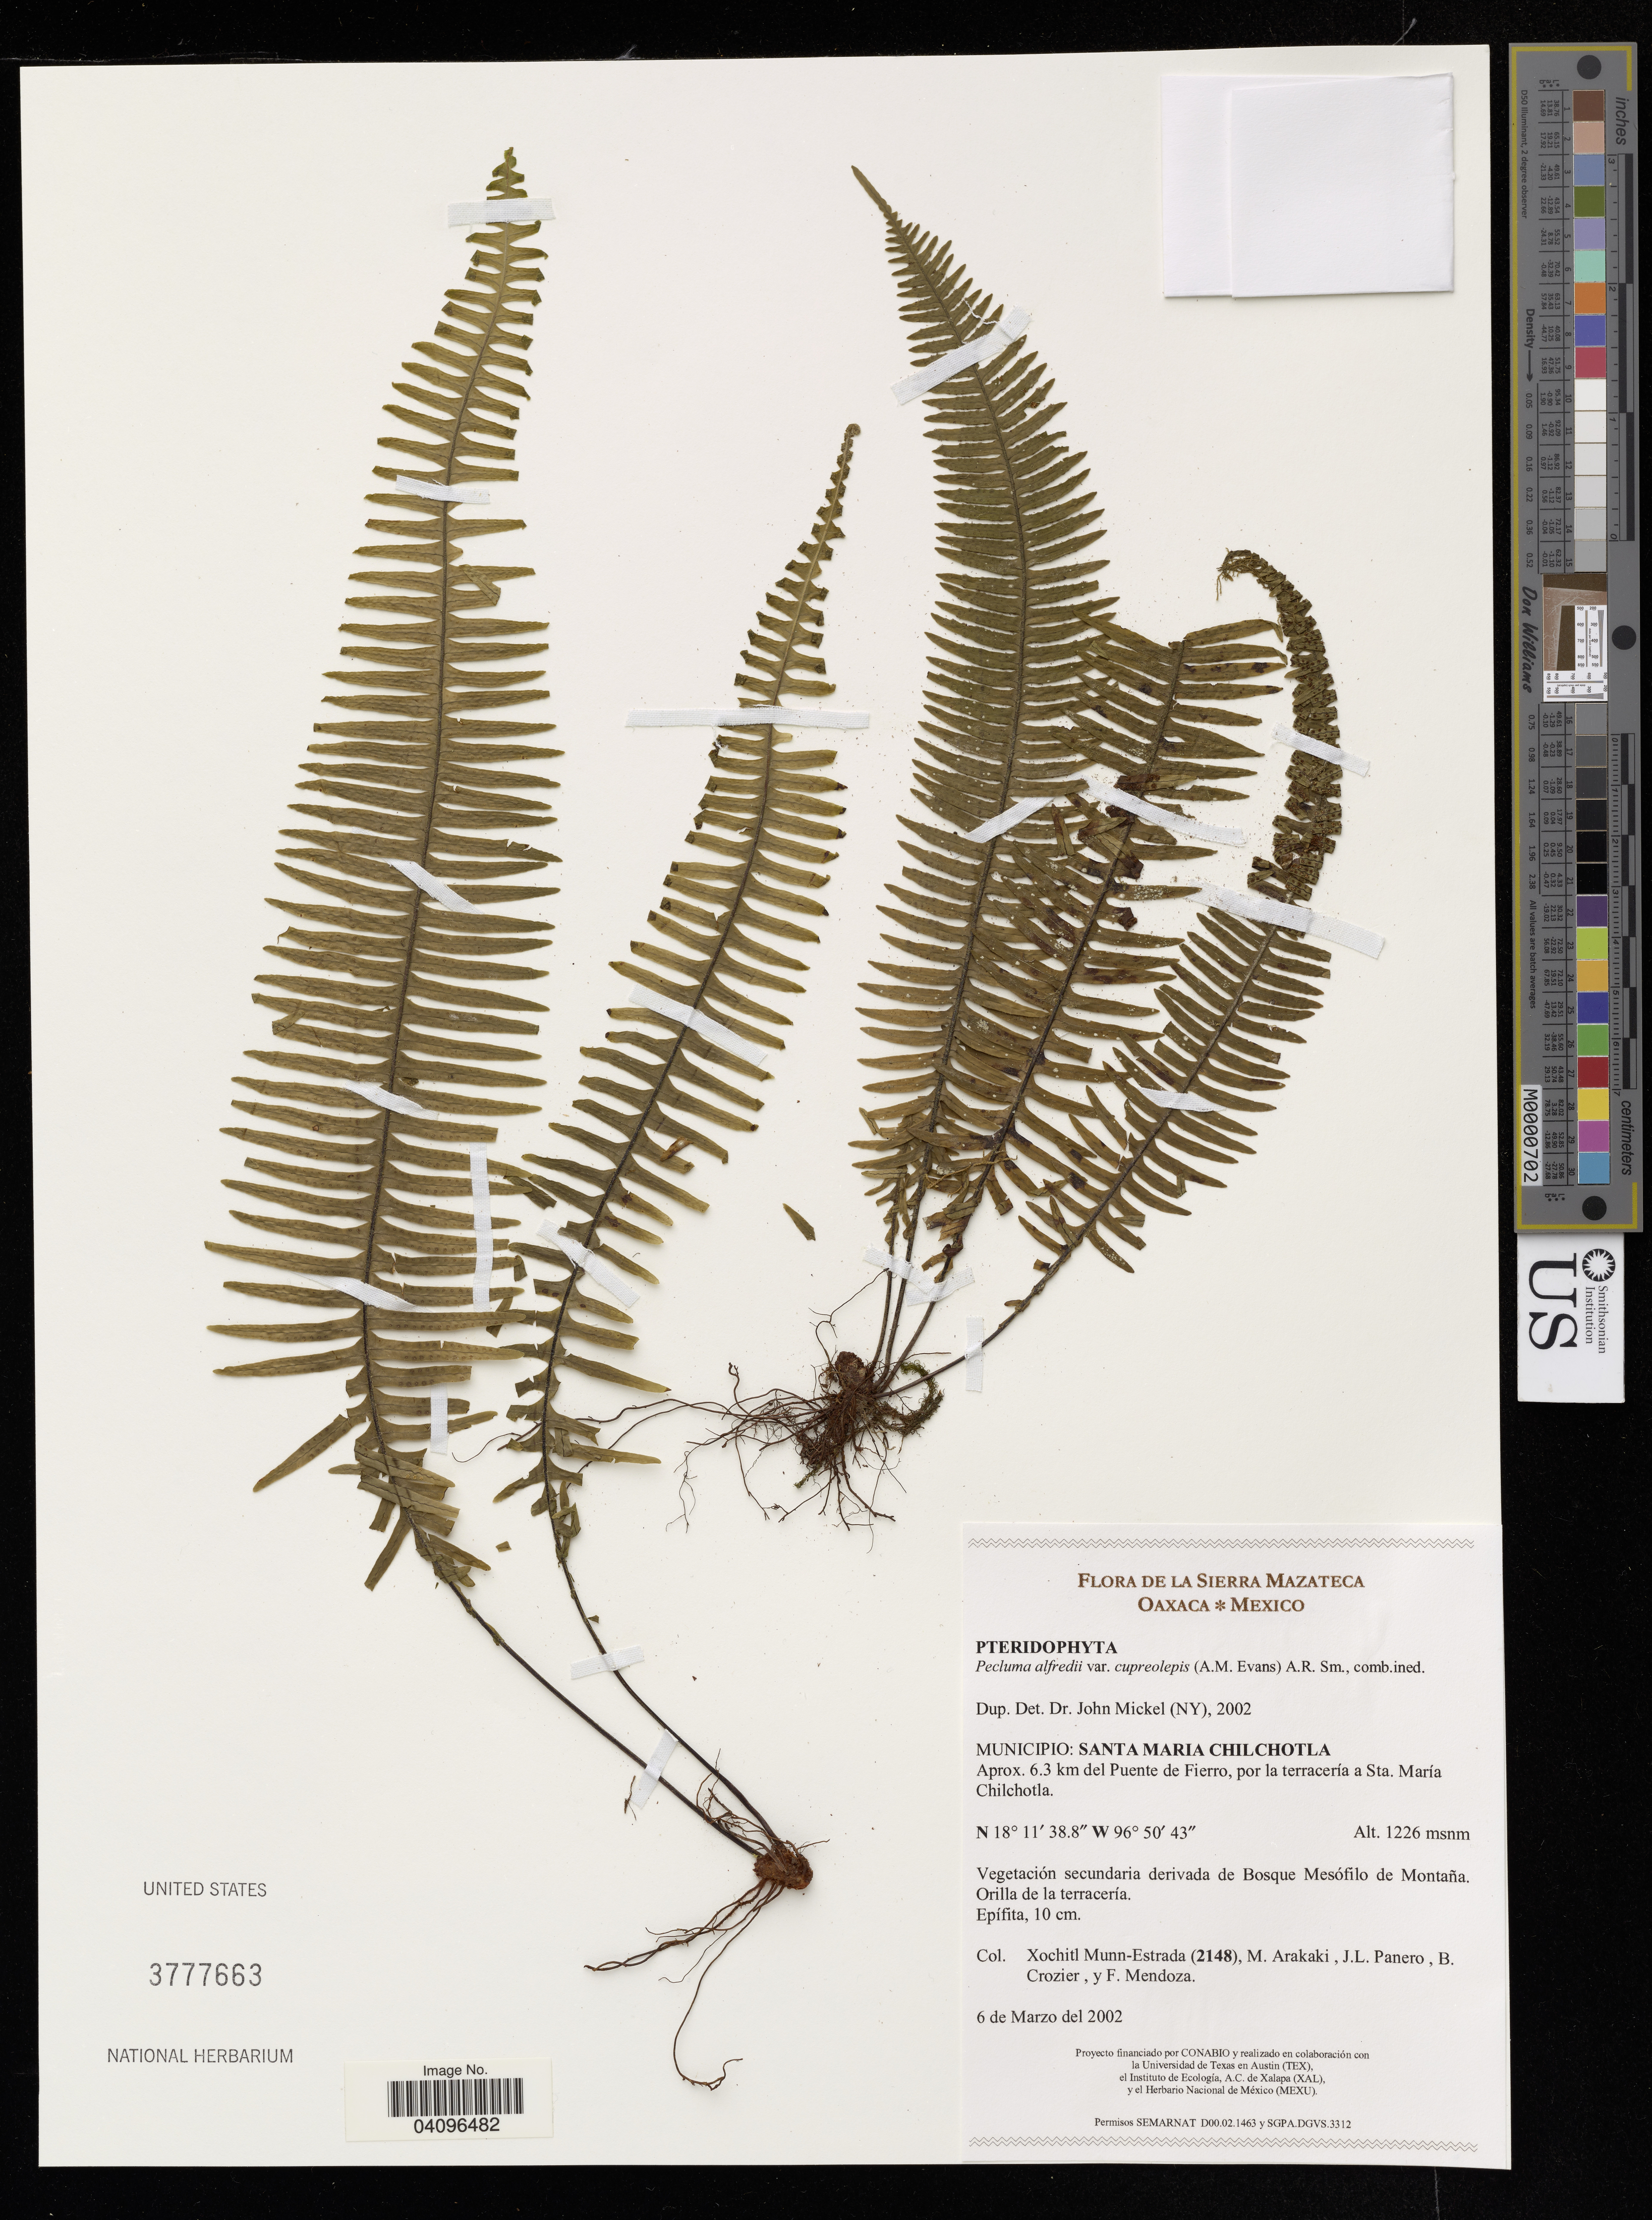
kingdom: Plantae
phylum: Tracheophyta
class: Polypodiopsida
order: Polypodiales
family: Polypodiaceae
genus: Pecluma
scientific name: Pecluma alfredii var. cupreolepis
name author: (A.M. Evans) A.R. Sm.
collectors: X. Munn-Estrada, M. Arakaki, J. Panero E. & B. Crozier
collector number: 2148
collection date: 2002-03-06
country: Mexico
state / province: Oaxaca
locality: La Sierra Mazateca. Oaxaca, Mexico. Santa Maria Chilchotla. Approx. 6.3 km del Puente de Fierro, por la terraceria a Sta. Maria Chilchotla.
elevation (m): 1226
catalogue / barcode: US 3777663